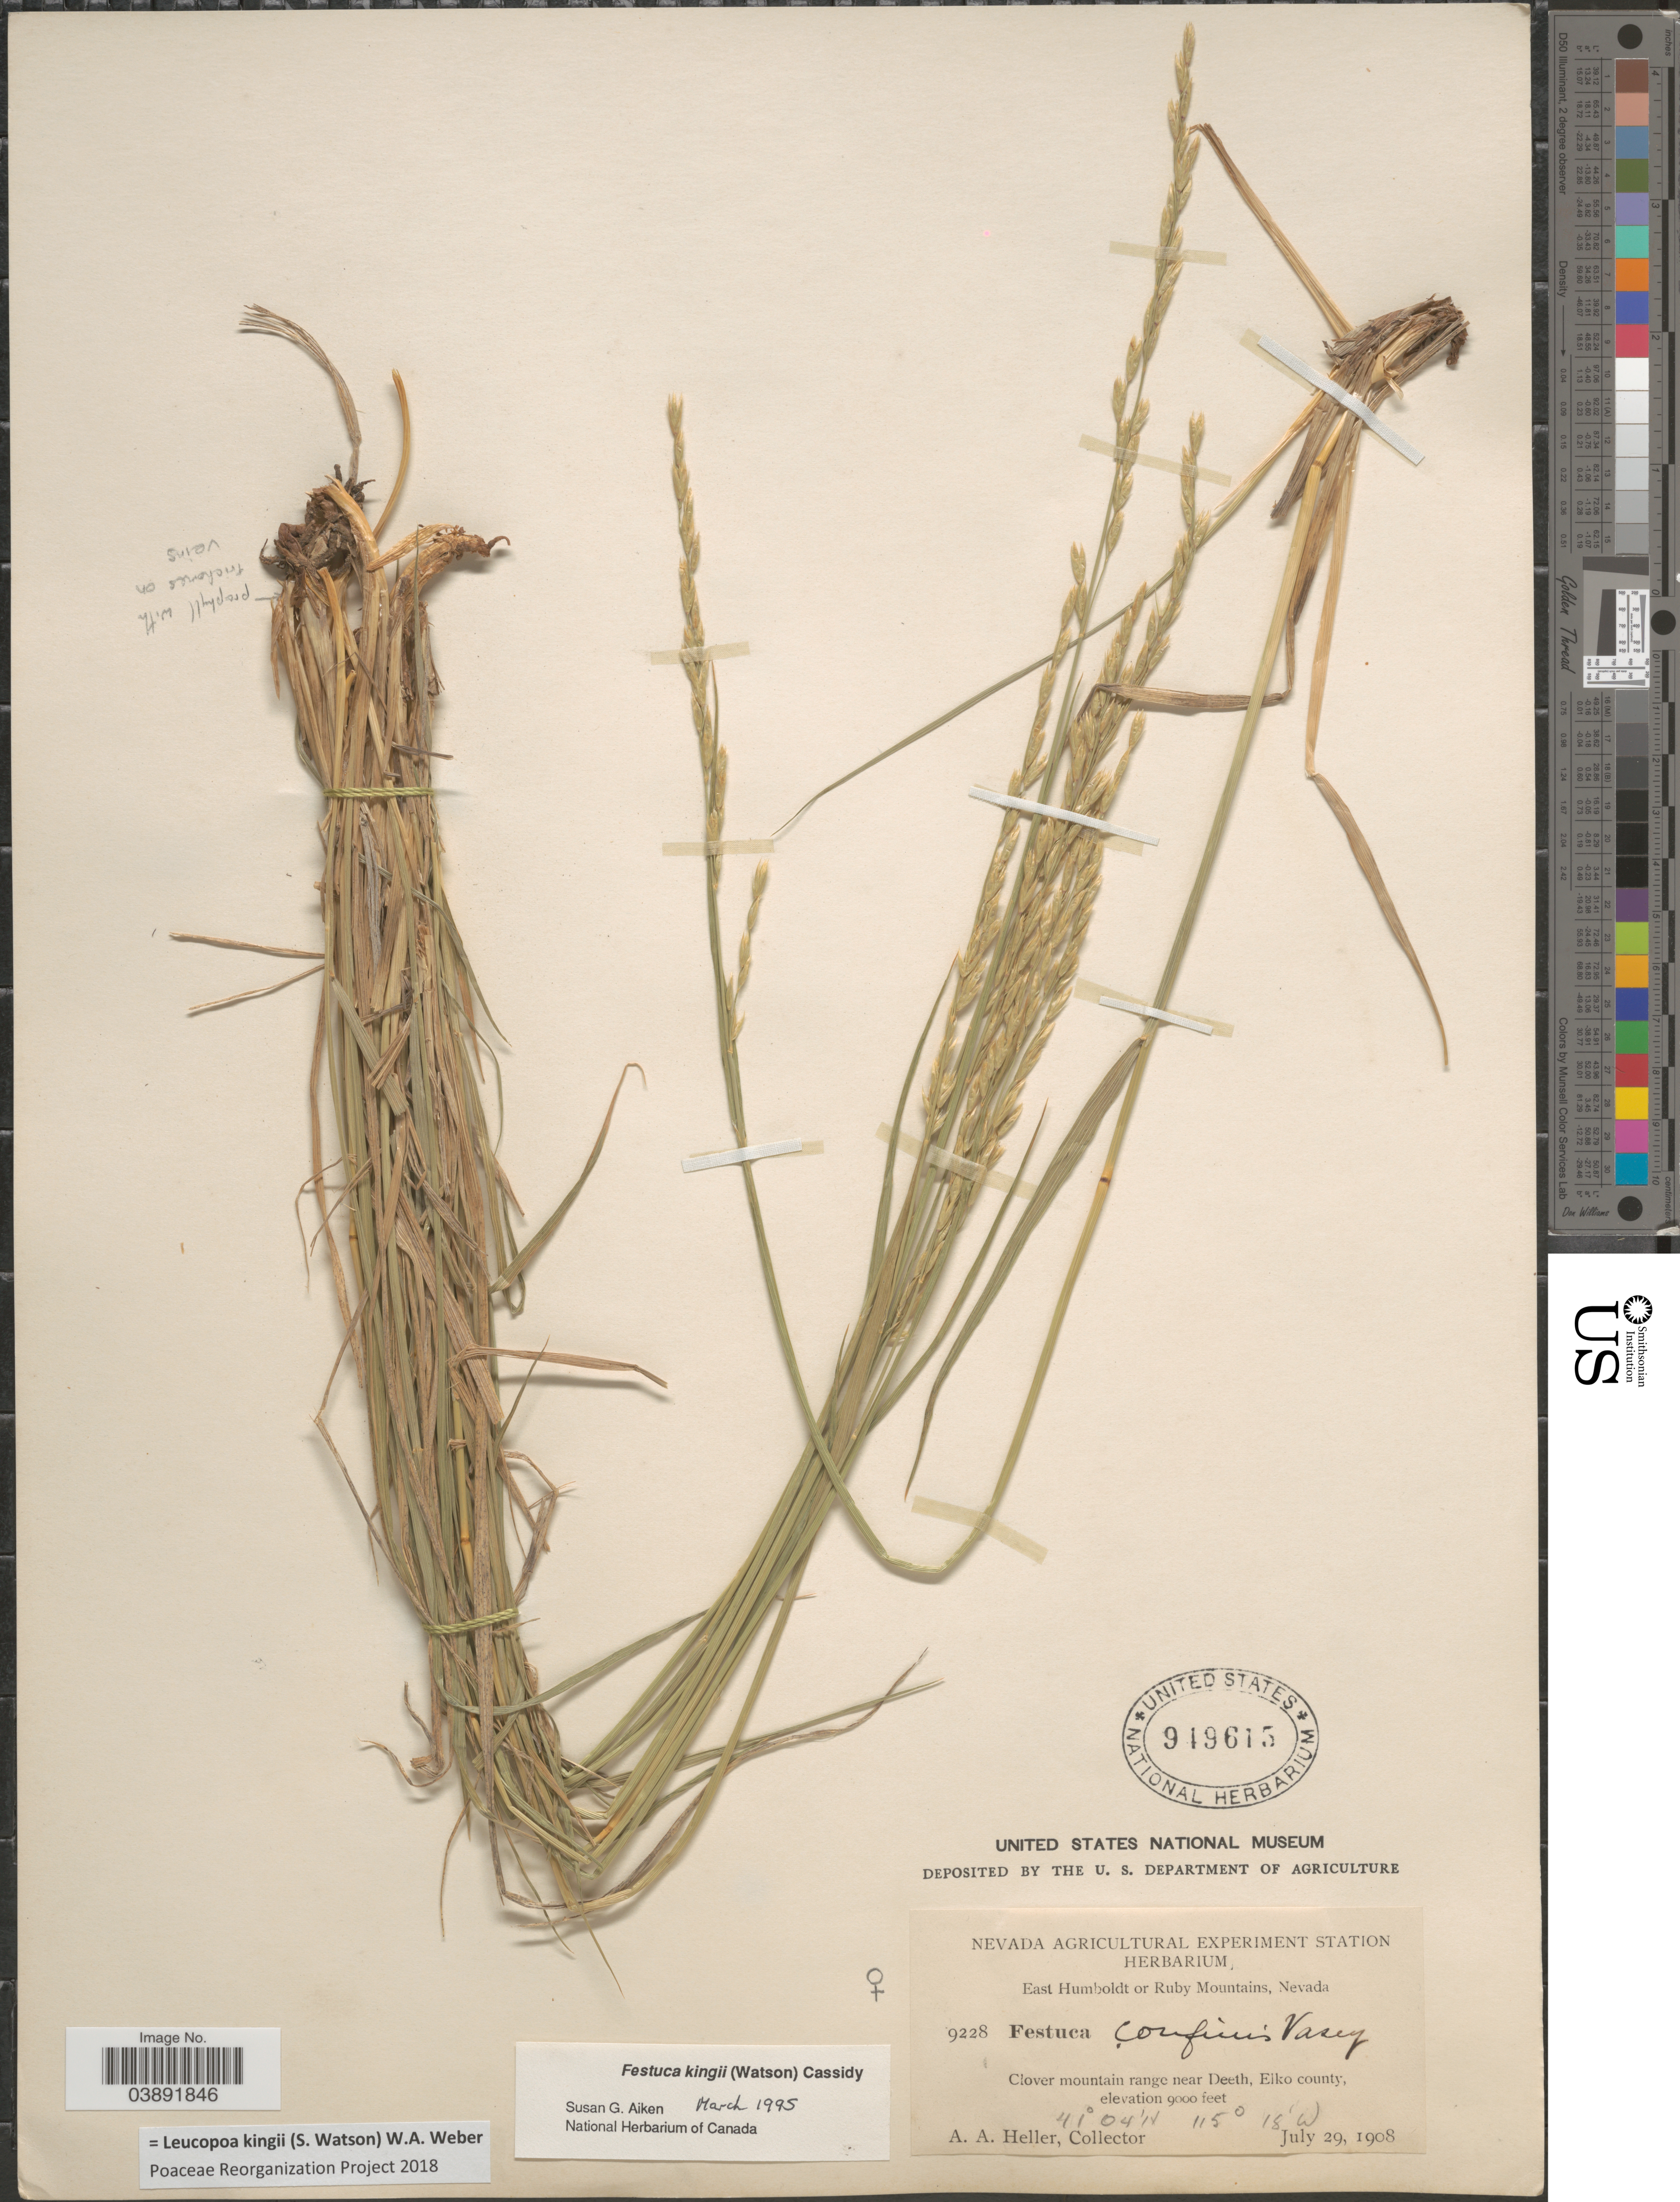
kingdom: Plantae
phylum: Tracheophyta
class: Liliopsida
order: Poales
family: Poaceae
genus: Hesperochloa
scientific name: Hesperochloa kingii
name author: (S. Watson) Rydb.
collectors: A. A. Heller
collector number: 9228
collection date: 1908-07-29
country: United States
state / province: Nevada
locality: East Humboldt or Ruby Mountains. Clover mountain range near Deeth, Elko county.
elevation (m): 2743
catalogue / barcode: US 949615